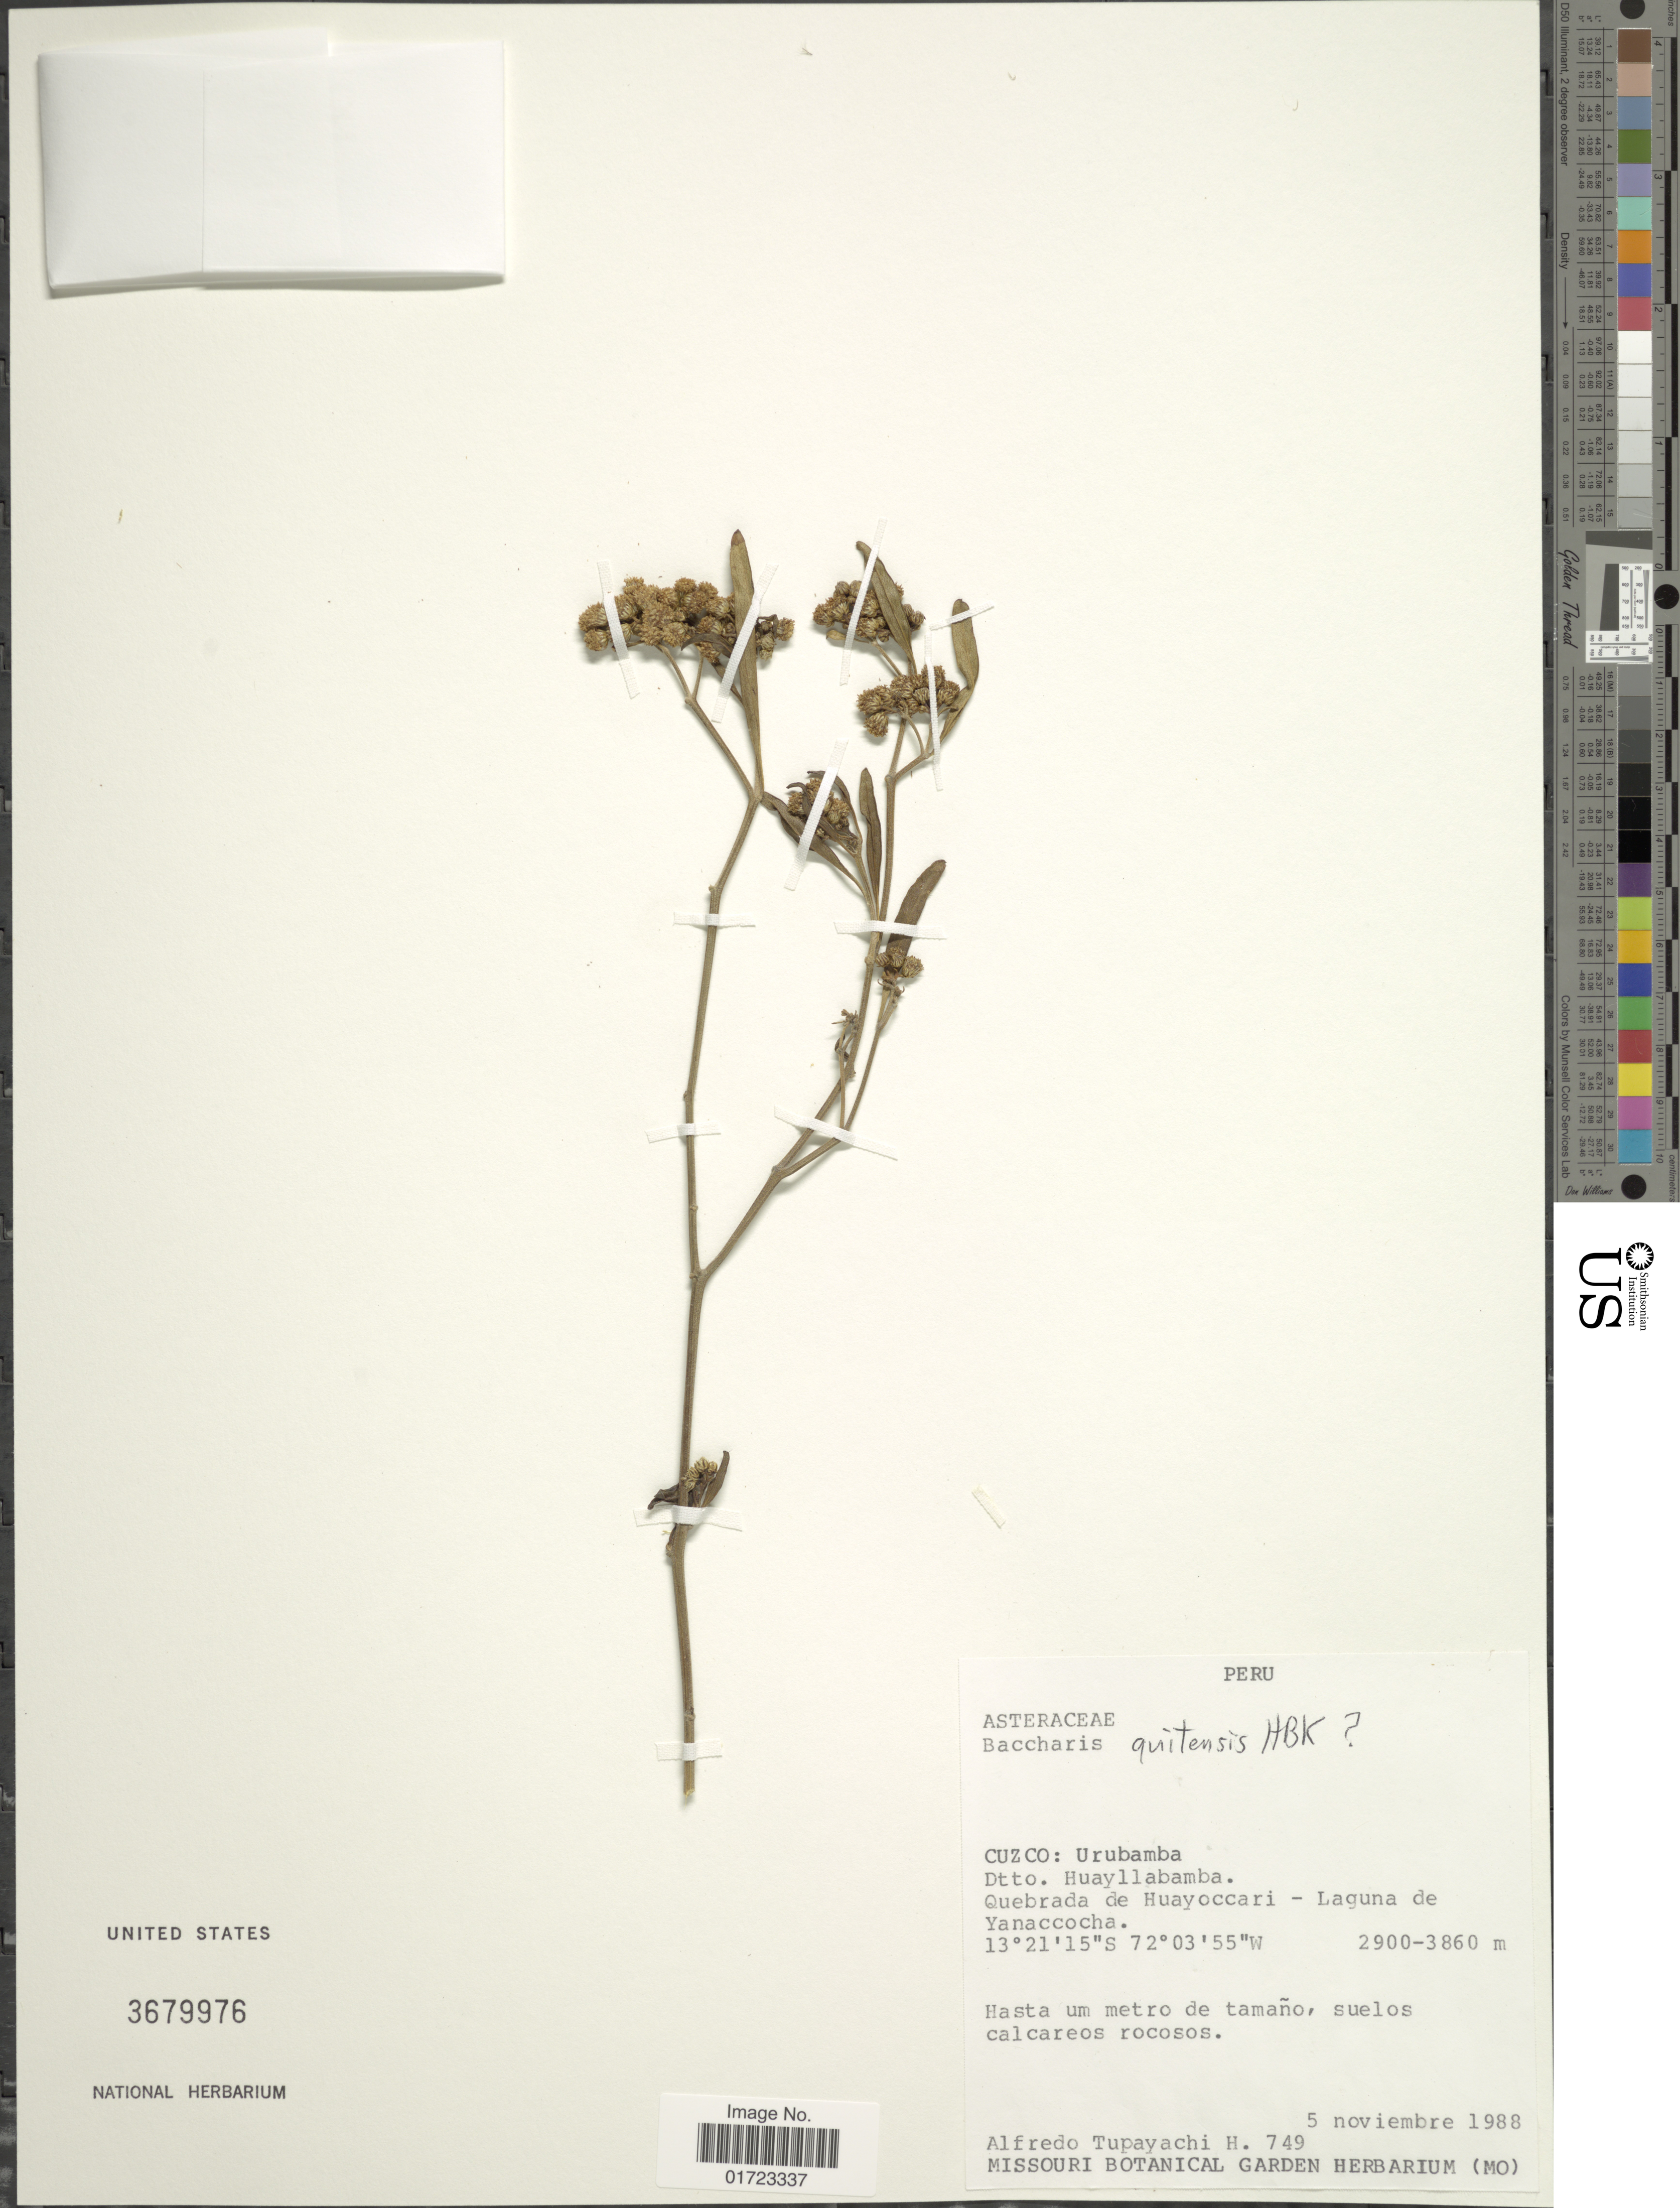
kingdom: Plantae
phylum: Tracheophyta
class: Magnoliopsida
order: Asterales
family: Asteraceae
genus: Baccharis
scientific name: Baccharis quitensis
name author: Kunth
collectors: A. Tupayachi H.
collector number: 749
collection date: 1988-10-05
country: Peru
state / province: Cusco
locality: Cuzco: Urumbamba, Dtto. Huayllabamba. Quebrada de Huayoccarri - Laguna de Yanaccocha.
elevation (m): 2900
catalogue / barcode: US 3679976